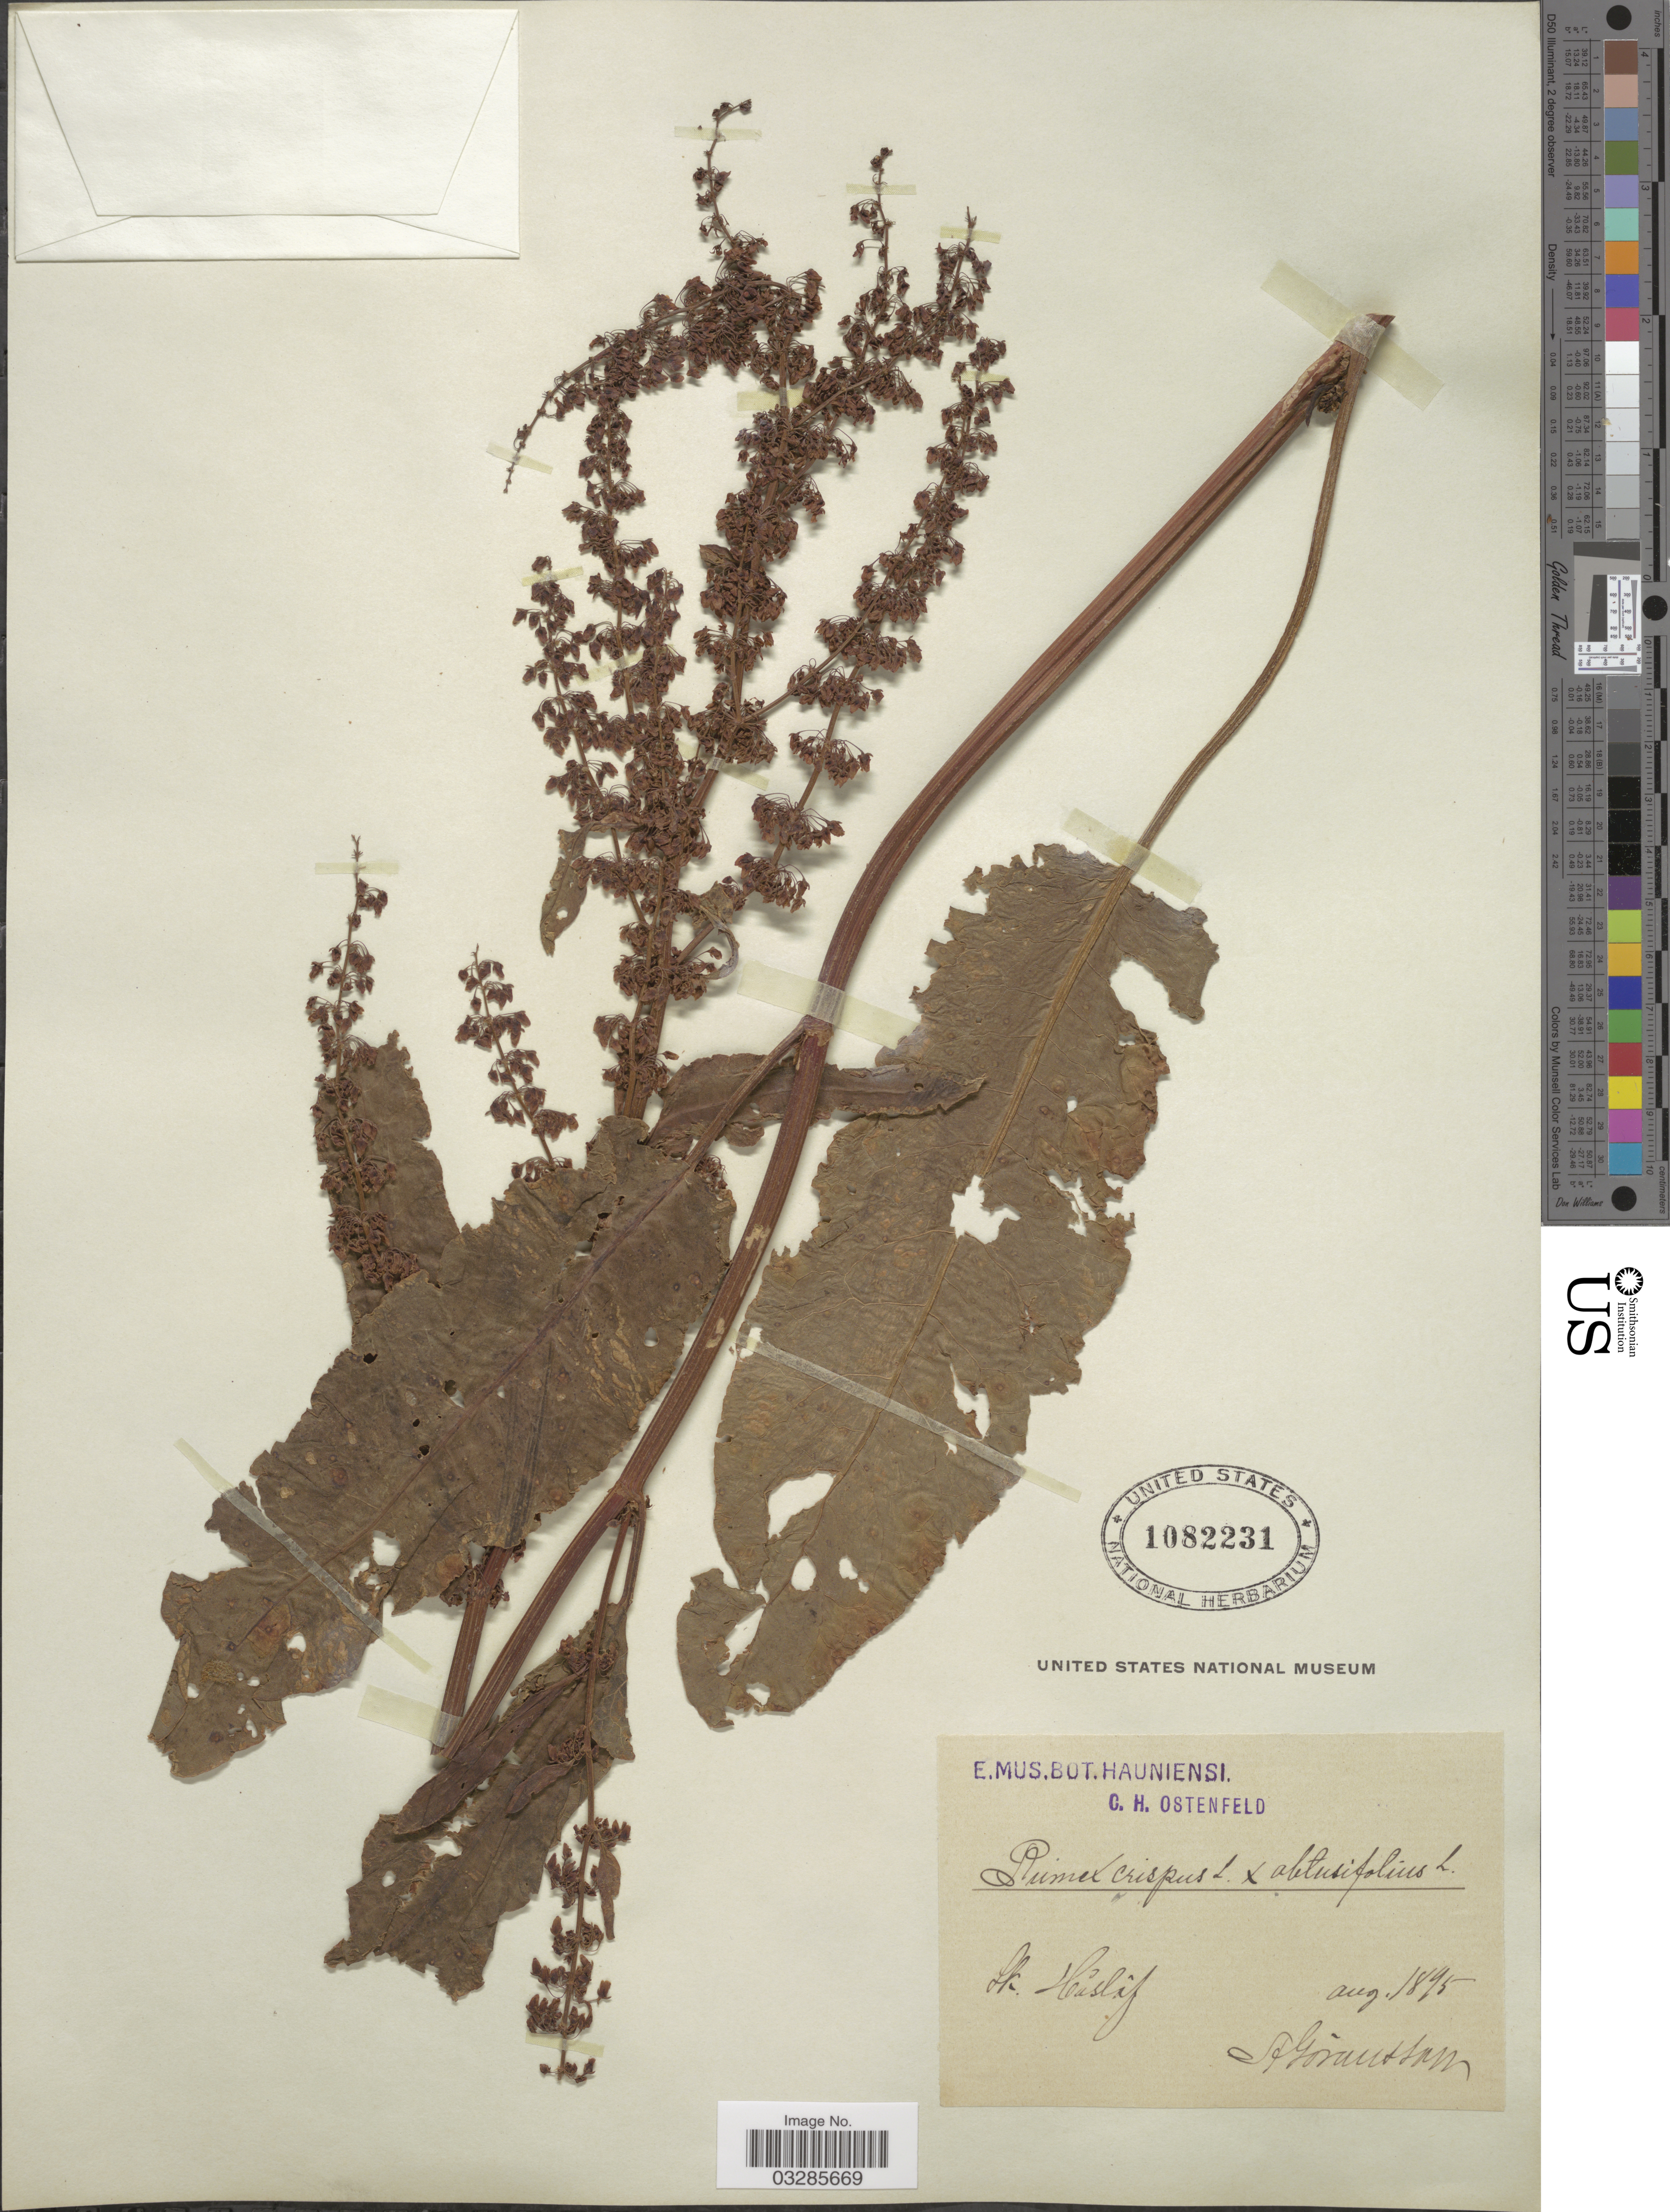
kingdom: Plantae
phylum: Tracheophyta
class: Magnoliopsida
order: Caryophyllales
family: Polygonaceae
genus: Rumex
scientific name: Rumex crispus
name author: L.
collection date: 1895-08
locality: Sk. Háuslâf. [interpreted]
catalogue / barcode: US 1082231